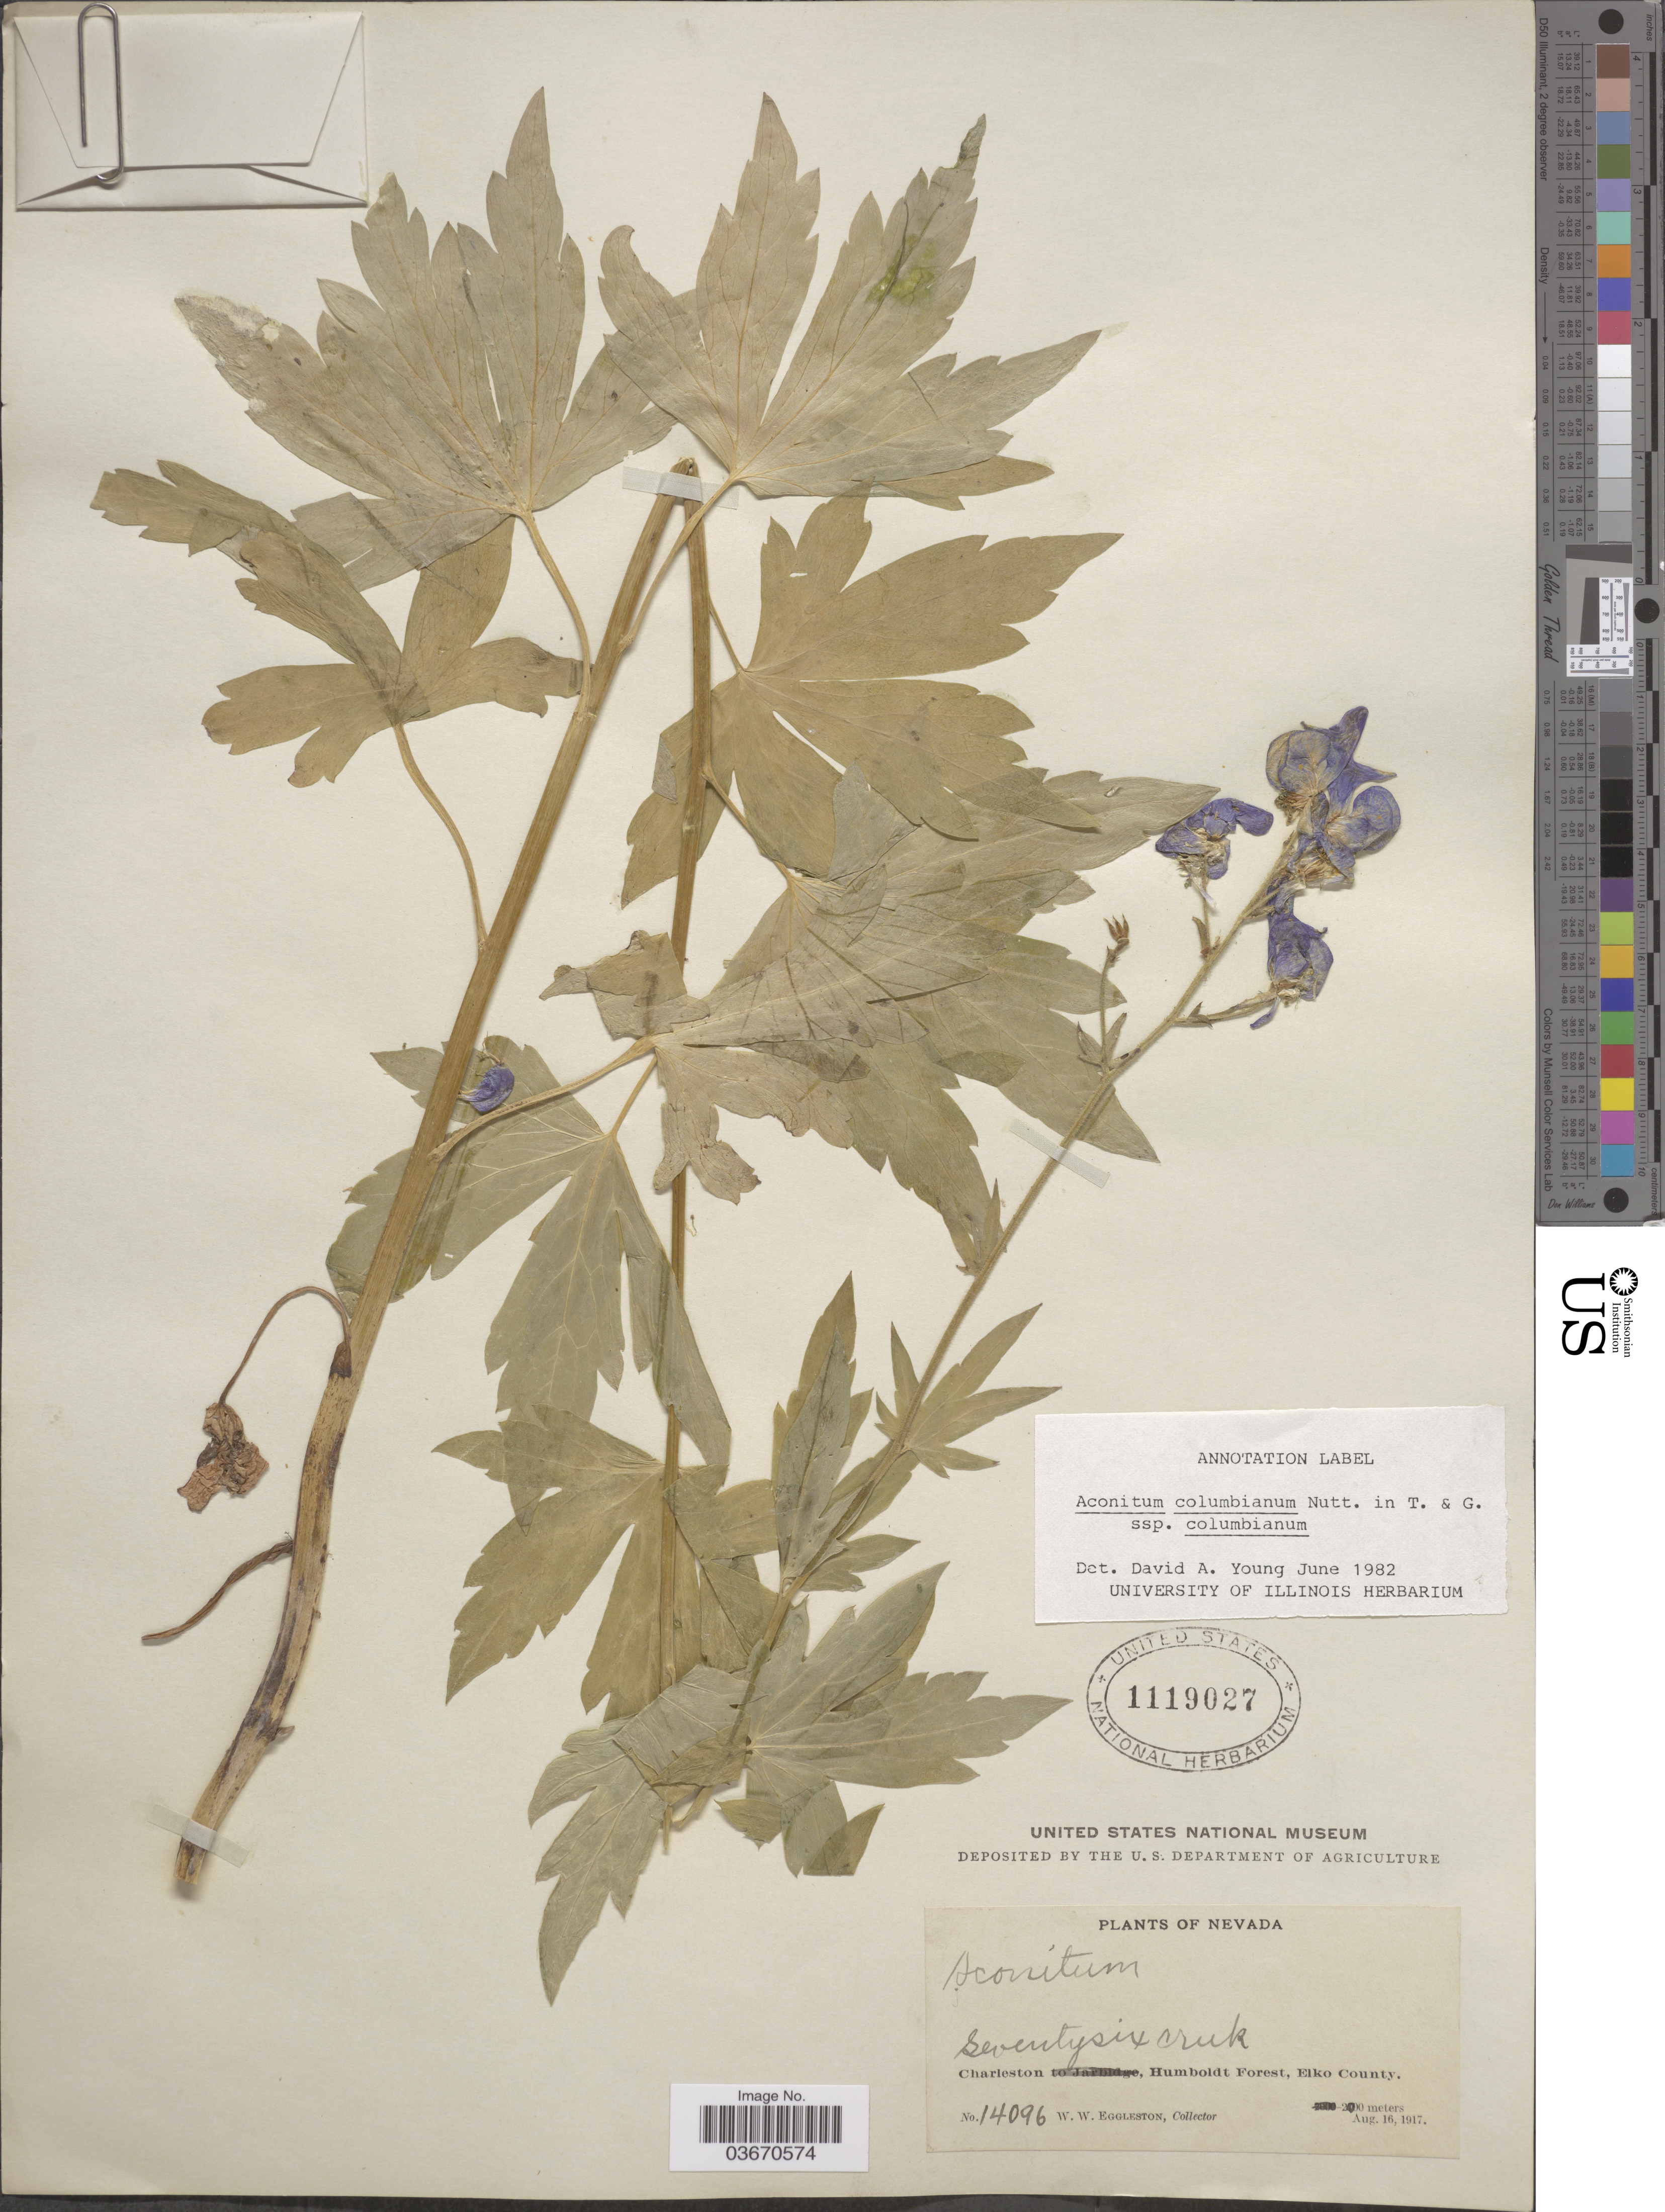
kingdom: Plantae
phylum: Tracheophyta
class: Magnoliopsida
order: Ranunculales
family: Ranunculaceae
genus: Aconitum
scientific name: Aconitum columbianum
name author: Nutt.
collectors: W. W. Eggleston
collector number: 14096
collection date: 1917-08-16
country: United States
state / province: Nevada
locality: Seventysix Creek. Charleston, Humboldt Forest, Elko County.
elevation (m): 2000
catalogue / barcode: US 1119027